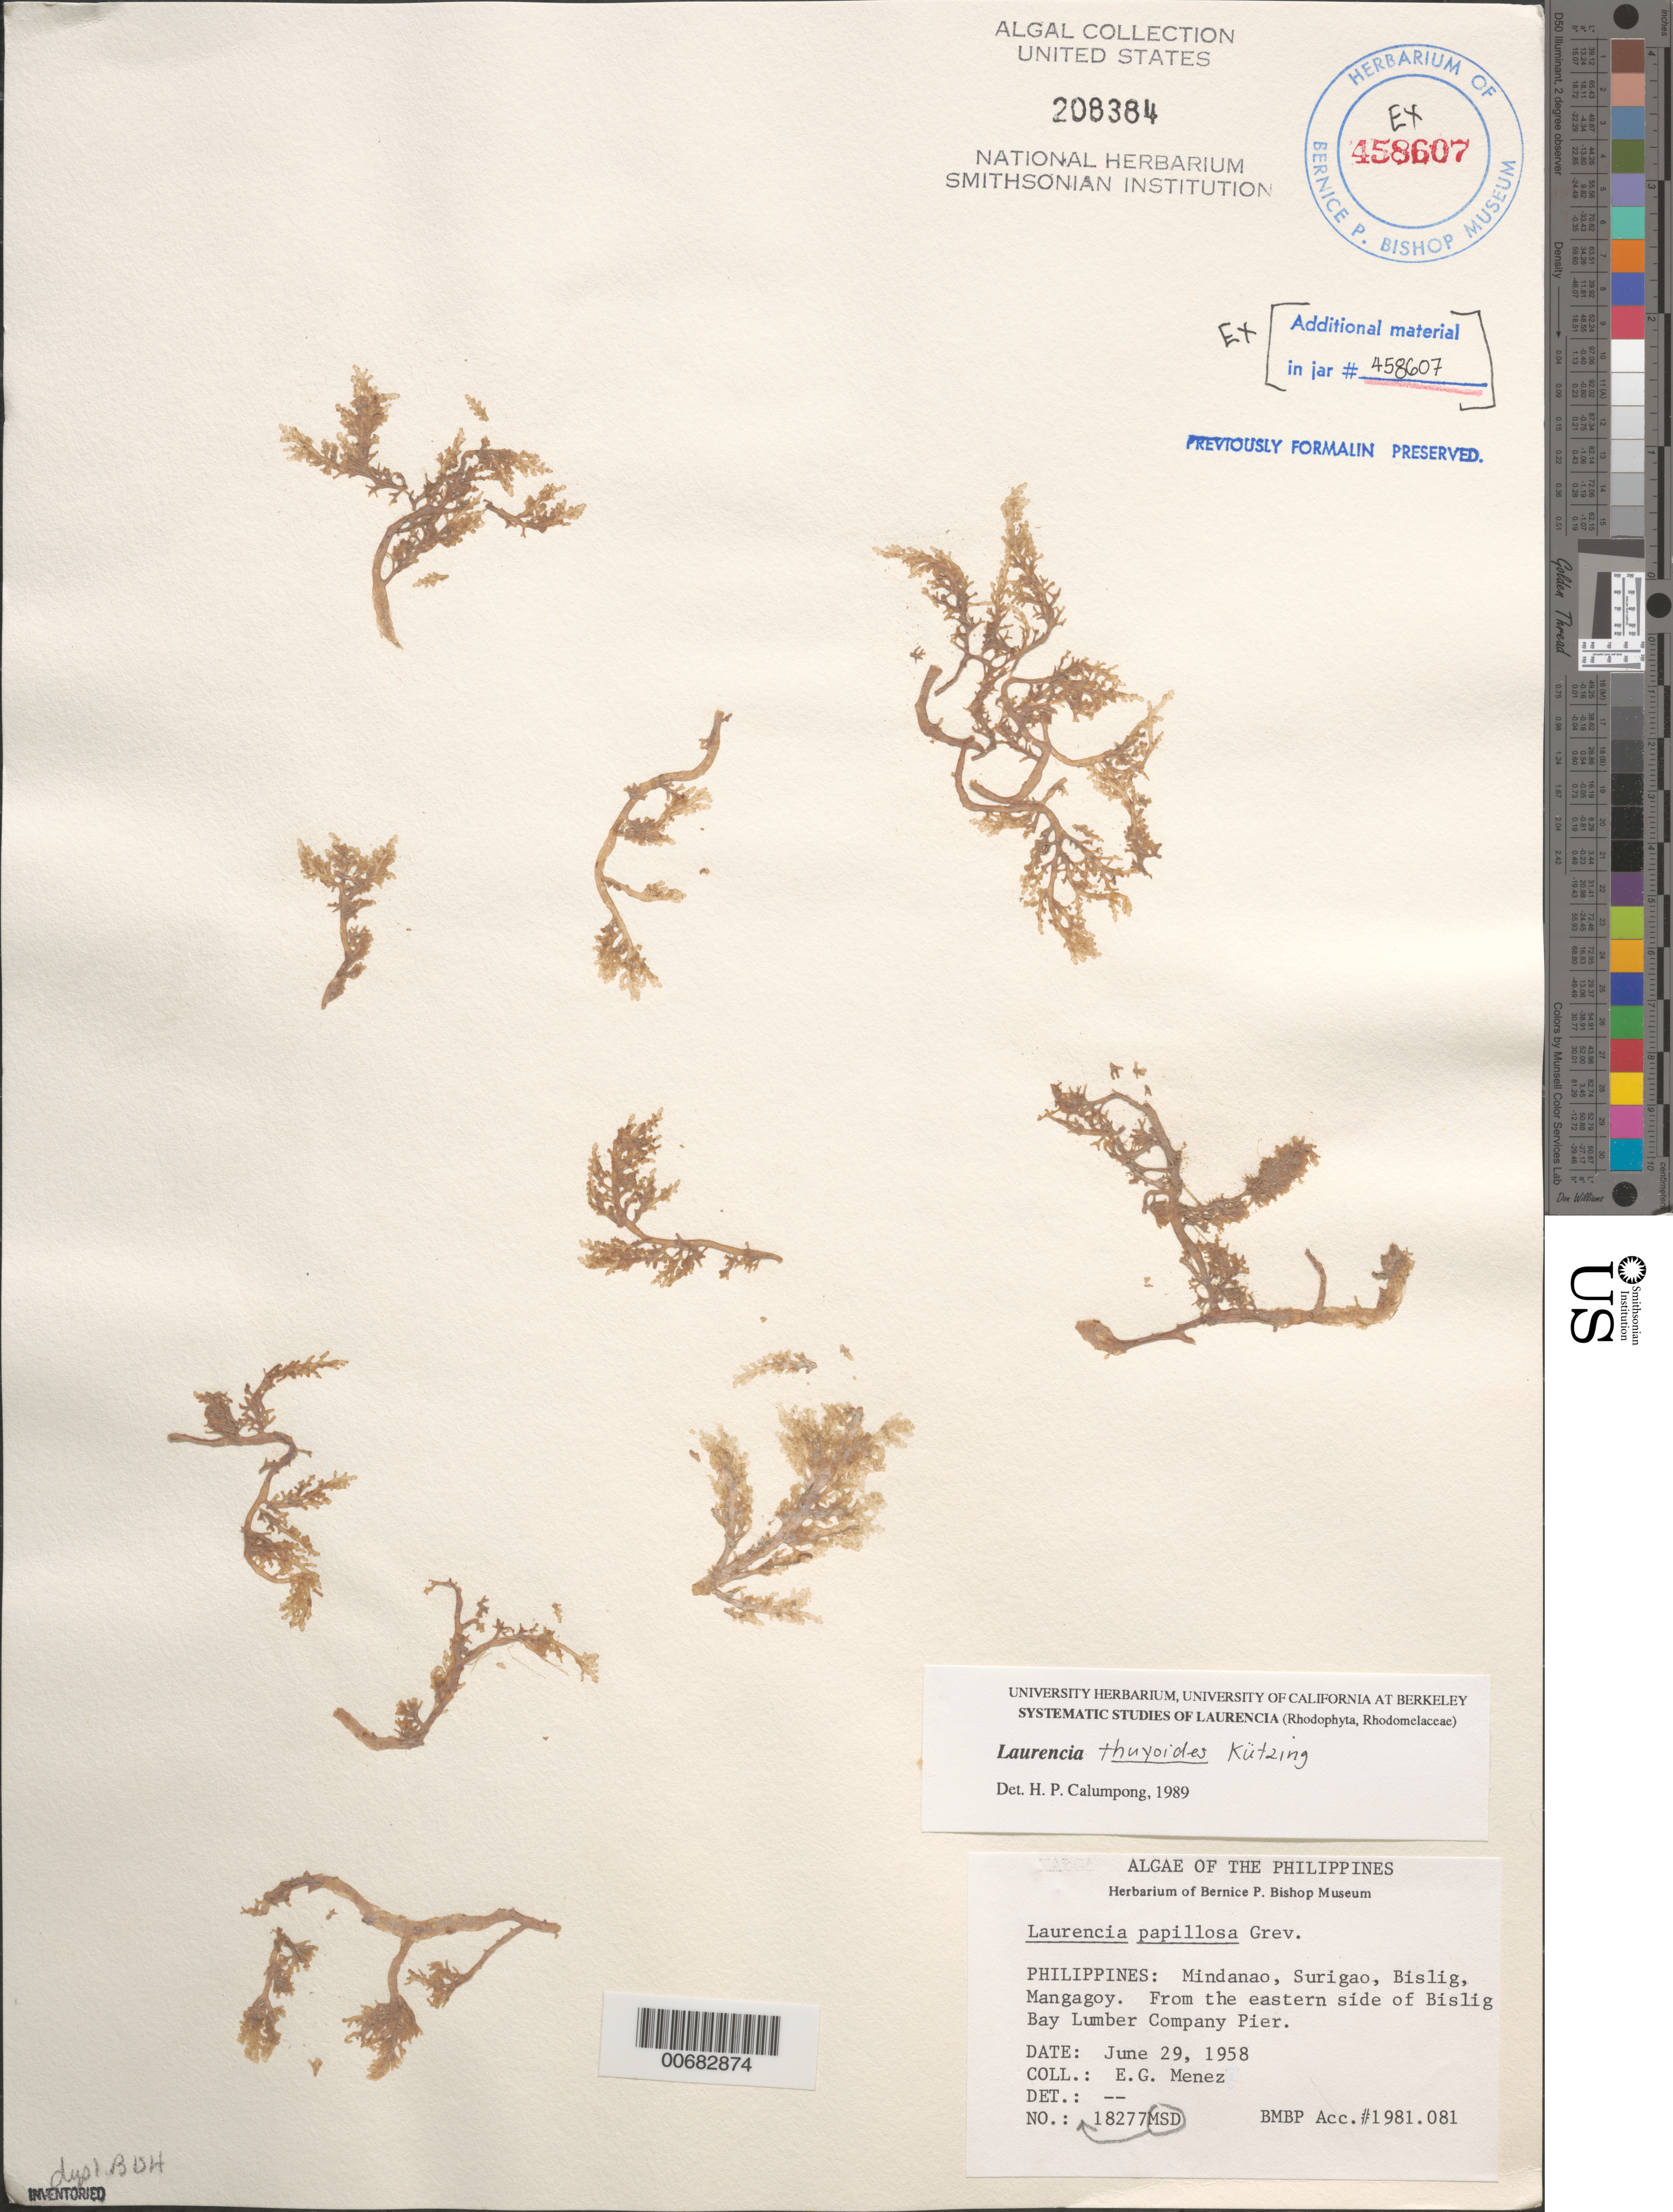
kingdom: Plantae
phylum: Rhodophyta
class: Florideophyceae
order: Ceramiales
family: Rhodomelaceae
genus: Palisada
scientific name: Palisada thuyoides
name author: (Kützing) Cassano et al.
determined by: Algae name updating Project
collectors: Meñez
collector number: MSD 18277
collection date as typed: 29 Jun 1958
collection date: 1958-06-29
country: Philippines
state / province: Caraga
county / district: Surigao del Norte / Surigao del Sur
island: Mindanao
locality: Mangagoy, Bislig, east side Bislig Bay Lumber Company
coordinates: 08-11.3 deg. N., 126-21.2 deg. E.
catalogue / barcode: US 208384